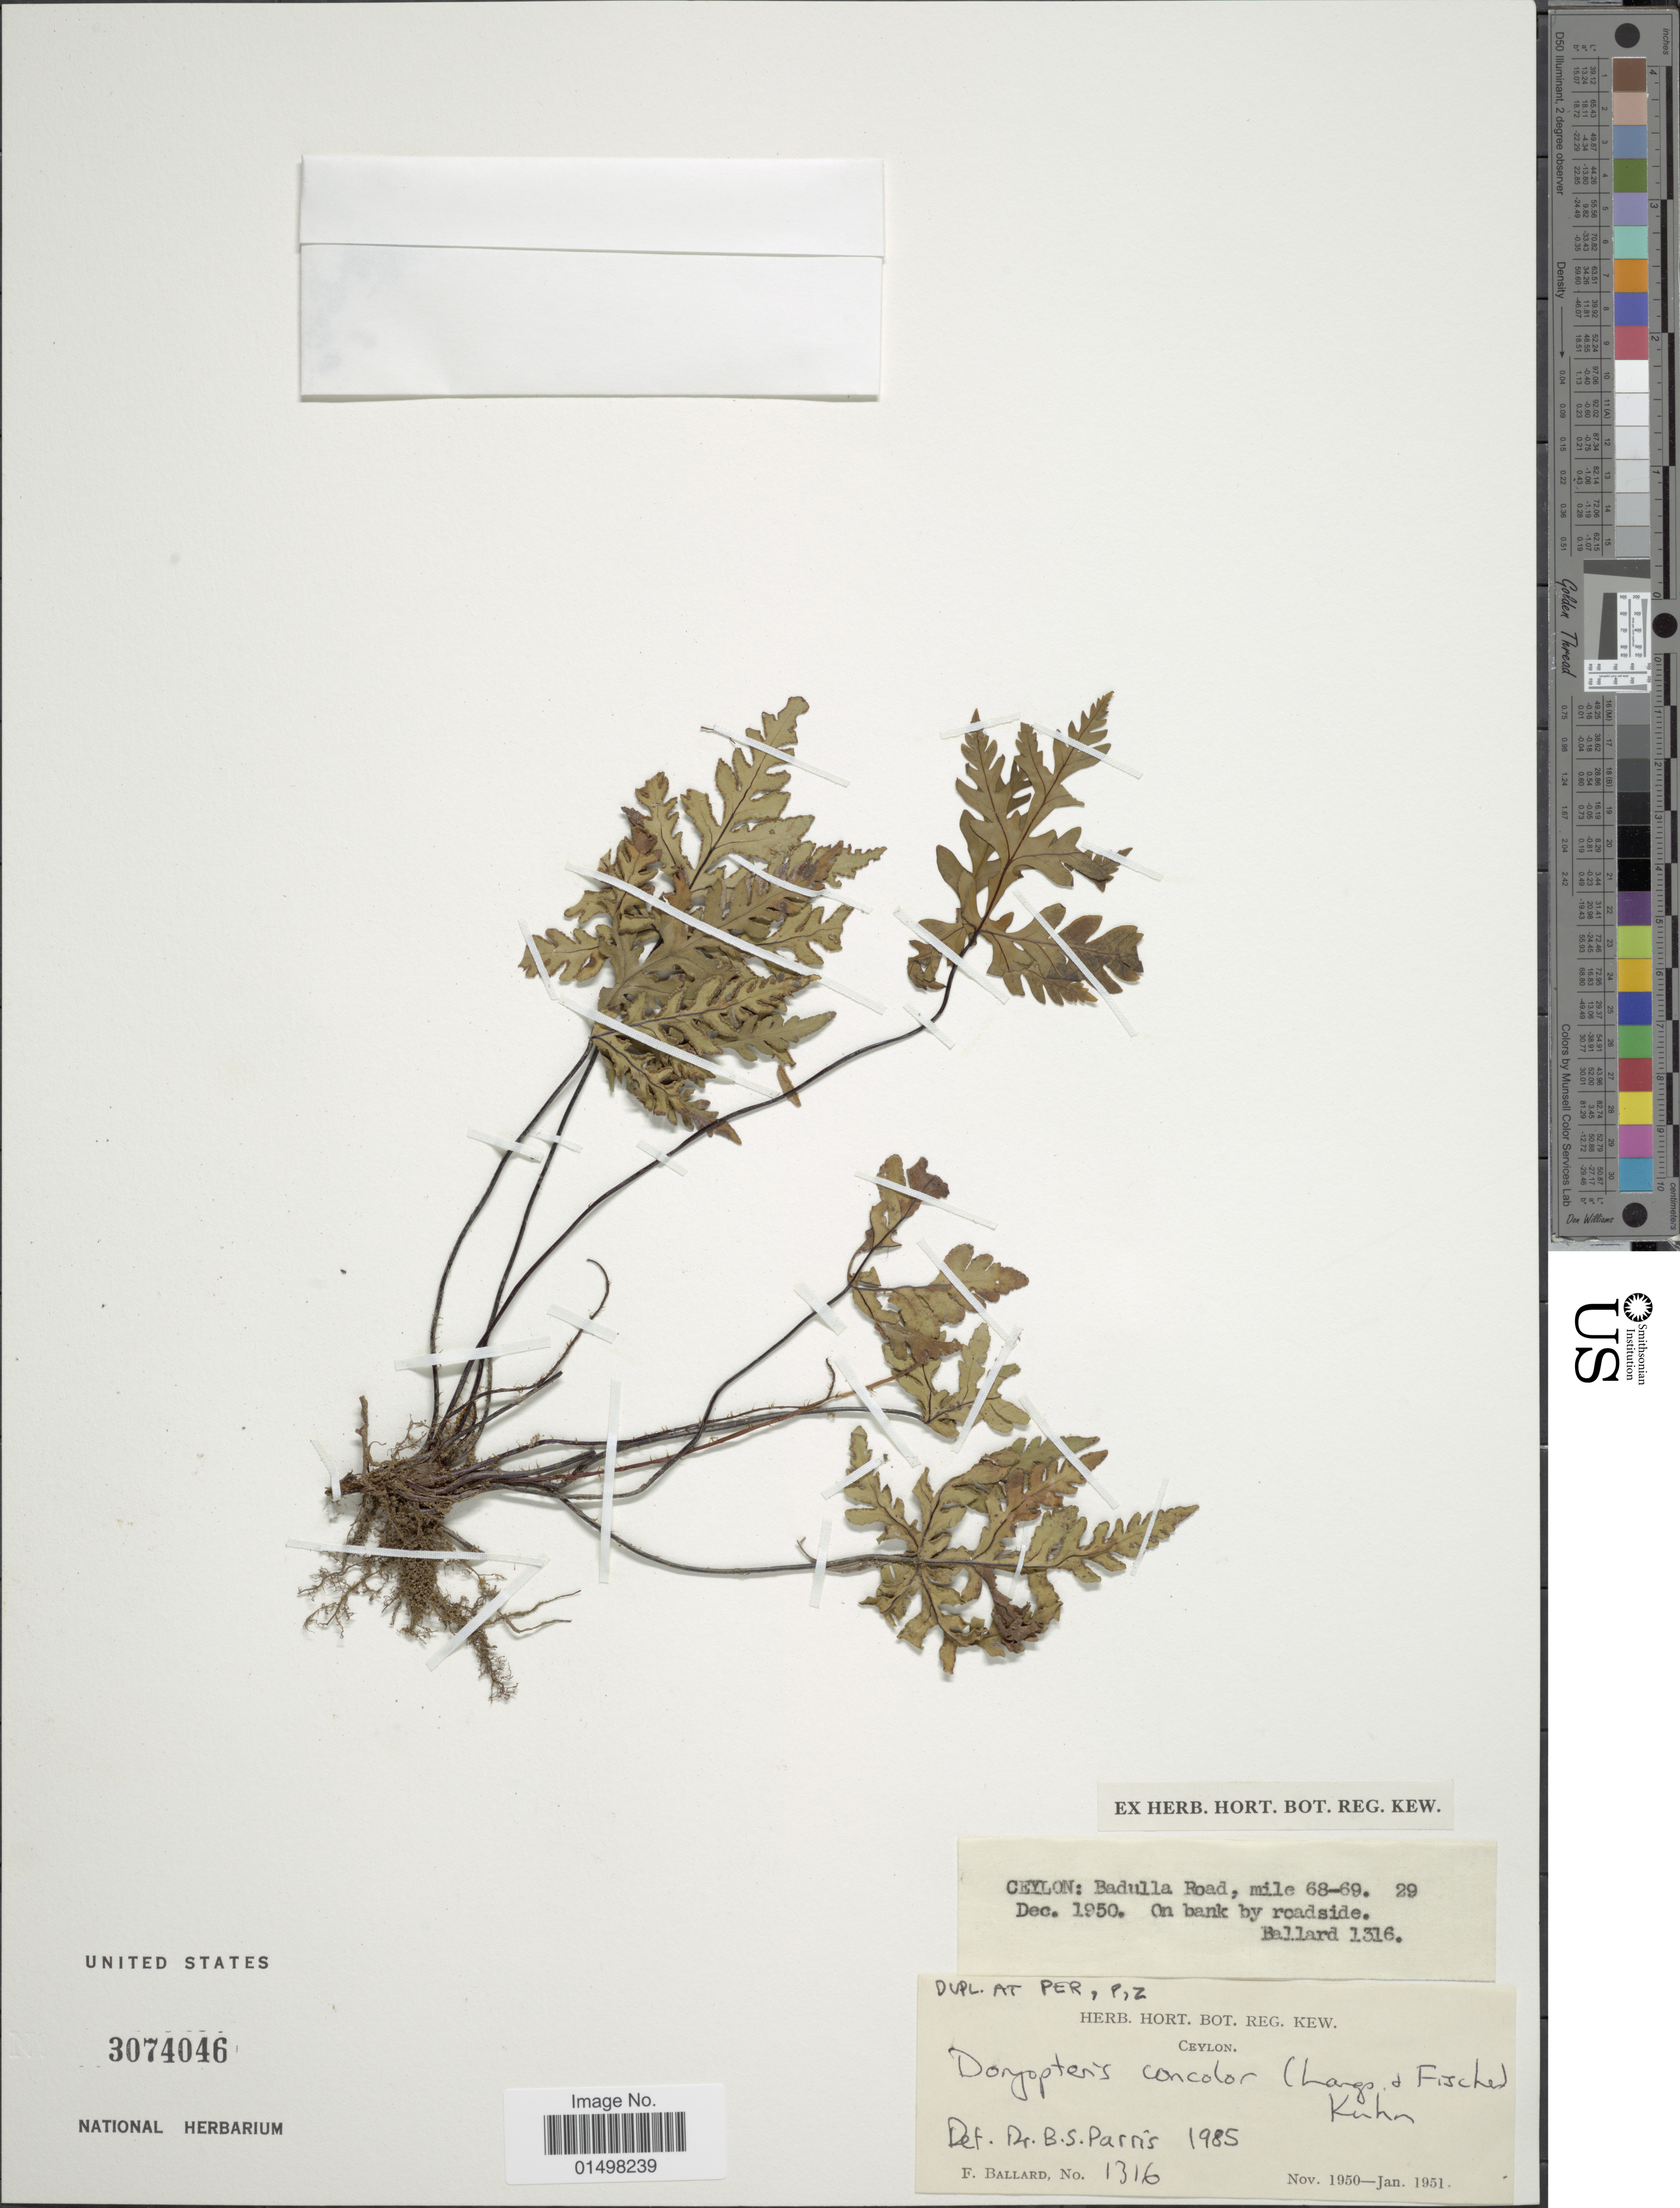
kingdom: Plantae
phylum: Tracheophyta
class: Polypodiopsida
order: Polypodiales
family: Pteridaceae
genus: Doryopteris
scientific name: Doryopteris concolor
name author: (Langsd. & Fisch.) Kuhn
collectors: F. Ballard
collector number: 1316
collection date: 1950-11/1951-01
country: Sri Lanka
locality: Ceylon: Badulla Road, mile 68-69.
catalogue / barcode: US 3074046